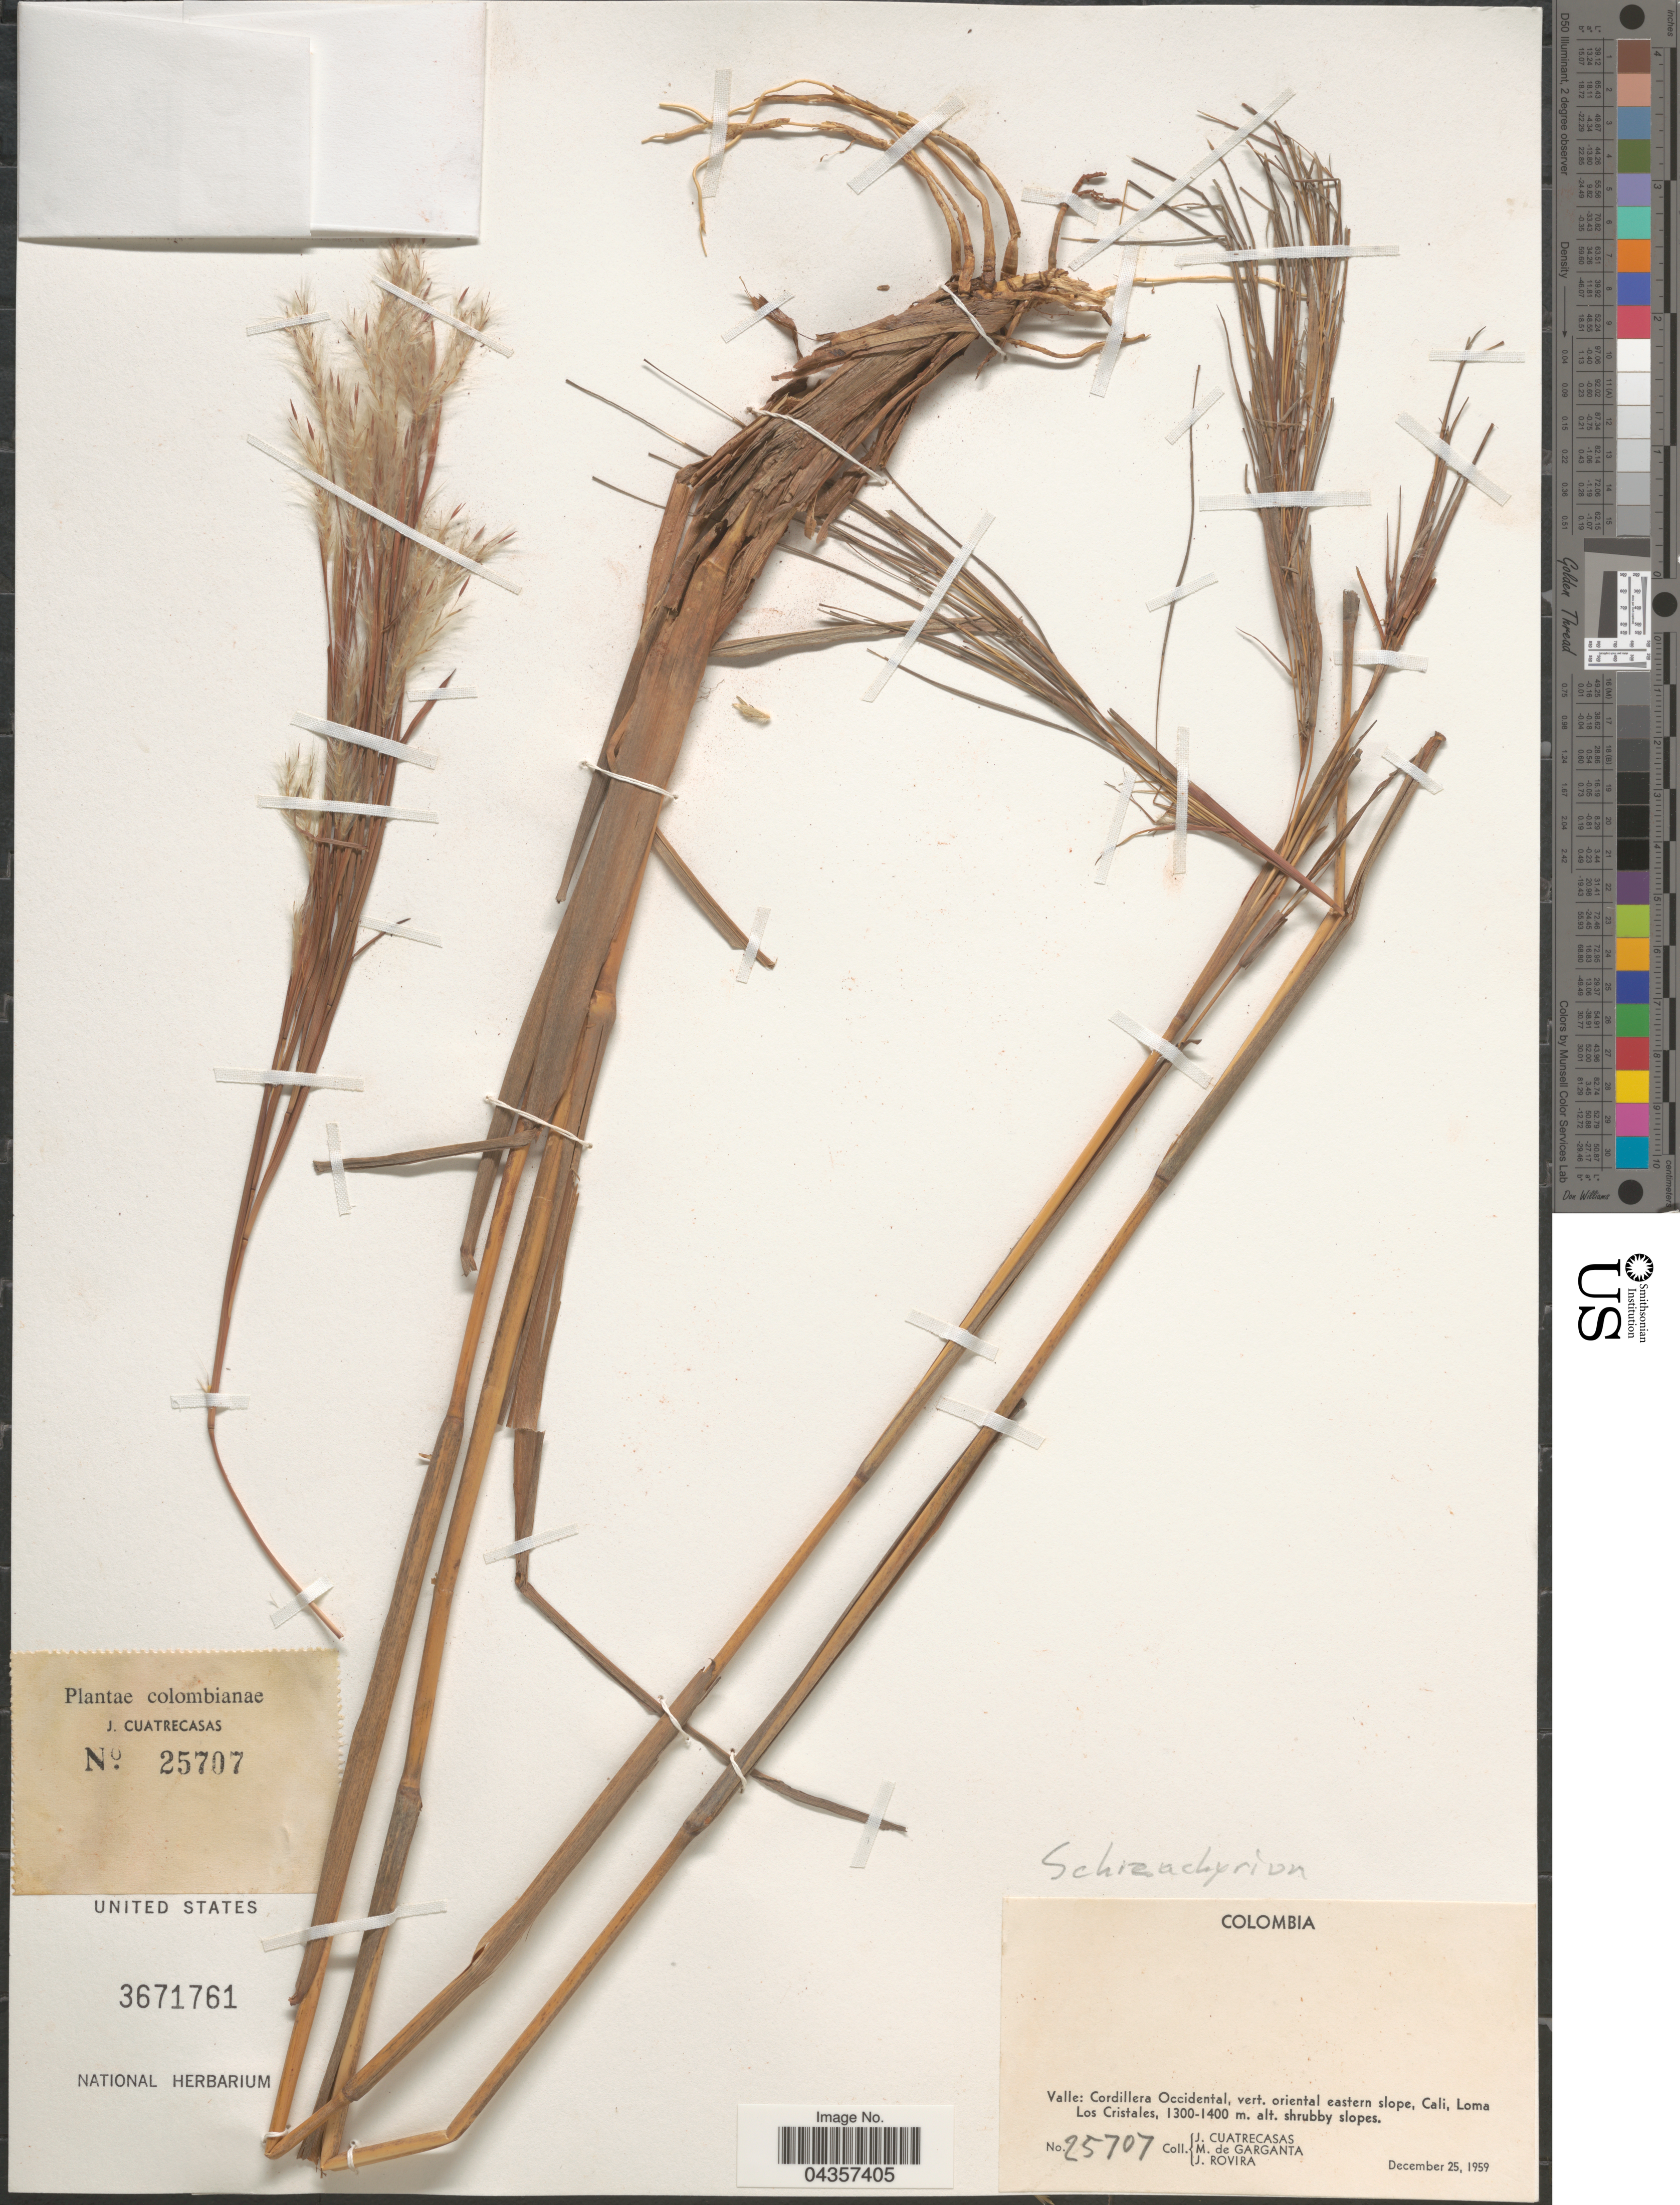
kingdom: Plantae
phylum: Tracheophyta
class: Liliopsida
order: Poales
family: Poaceae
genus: Schizachyrium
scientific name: Schizachyrium sp.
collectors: J. Cuatrecasas, M. Garganta & J. Rovira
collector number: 25707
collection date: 1959-12-25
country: Colombia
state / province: Valle del Cauca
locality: Valle: Cordillera Occidental, vert. oriental eastern slope, Cali, Loma Los Cristales.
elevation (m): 1300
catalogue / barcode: US 3671761